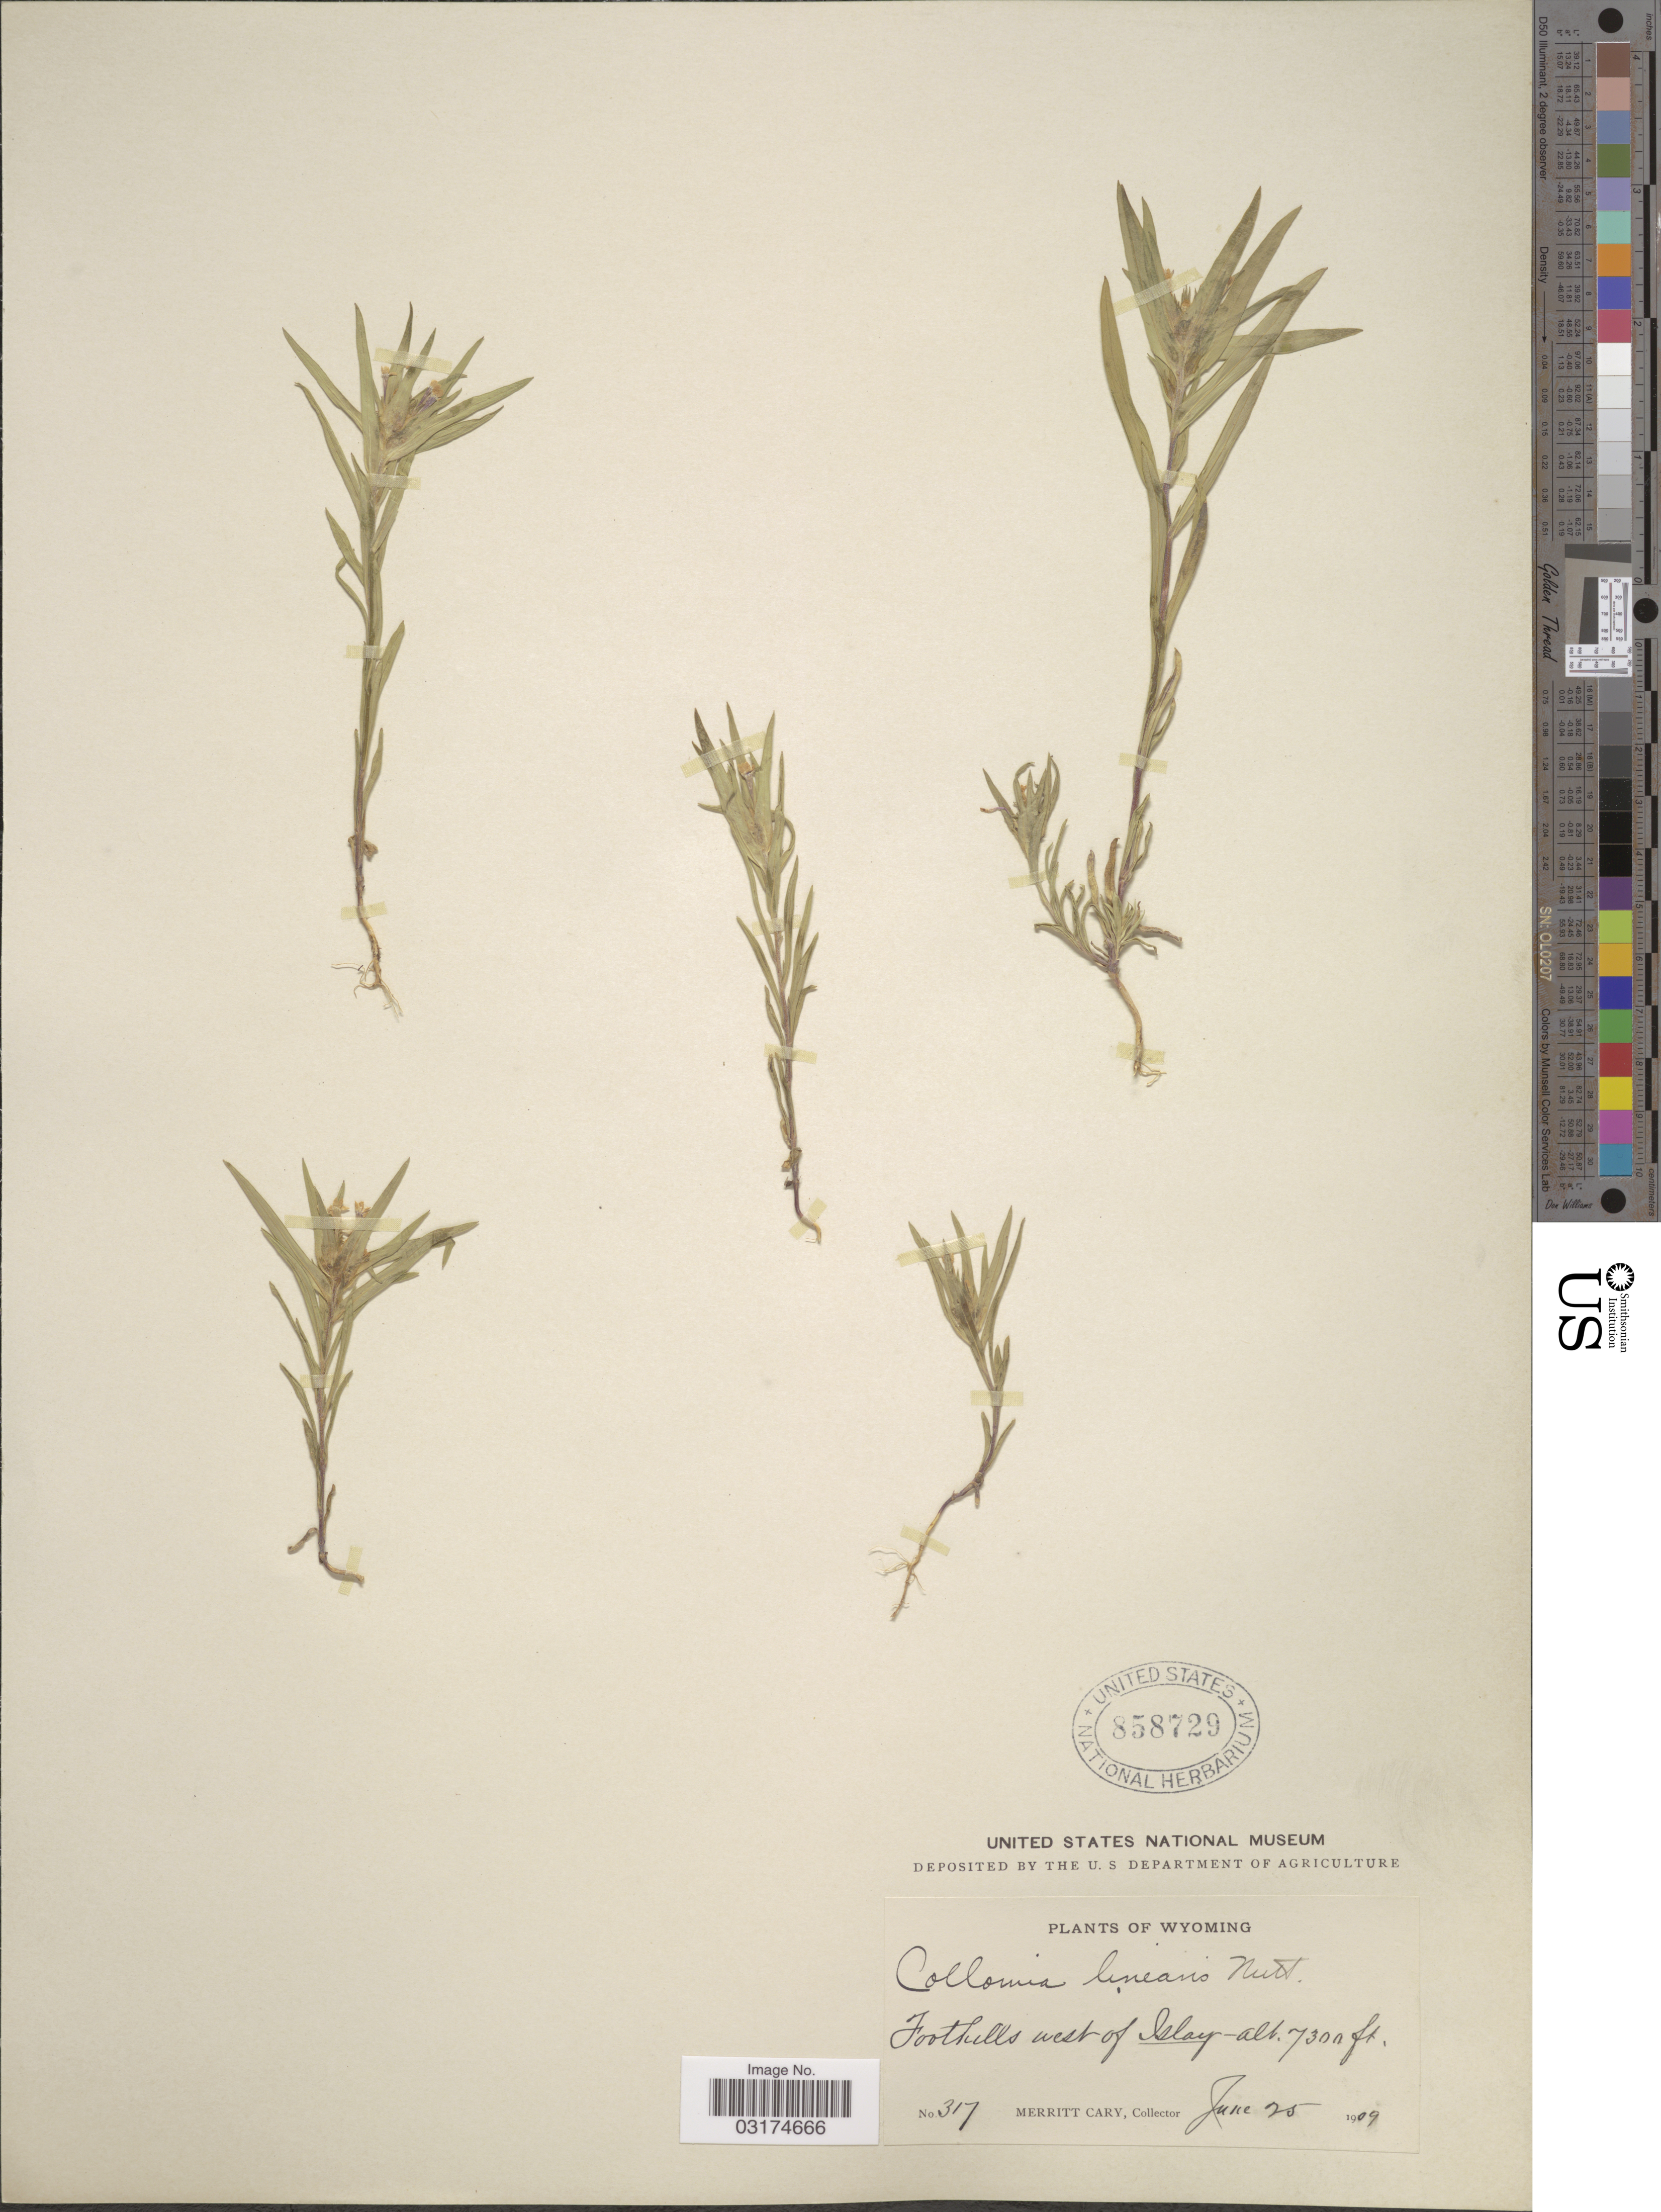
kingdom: Plantae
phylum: Tracheophyta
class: Magnoliopsida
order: Ericales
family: Polemoniaceae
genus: Collomia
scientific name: Collomia linearis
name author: Nutt.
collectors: M. Cary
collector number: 317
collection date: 1909-06-25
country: United States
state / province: Wyoming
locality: Foothills west of Islay.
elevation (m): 2225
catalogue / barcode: US 858729